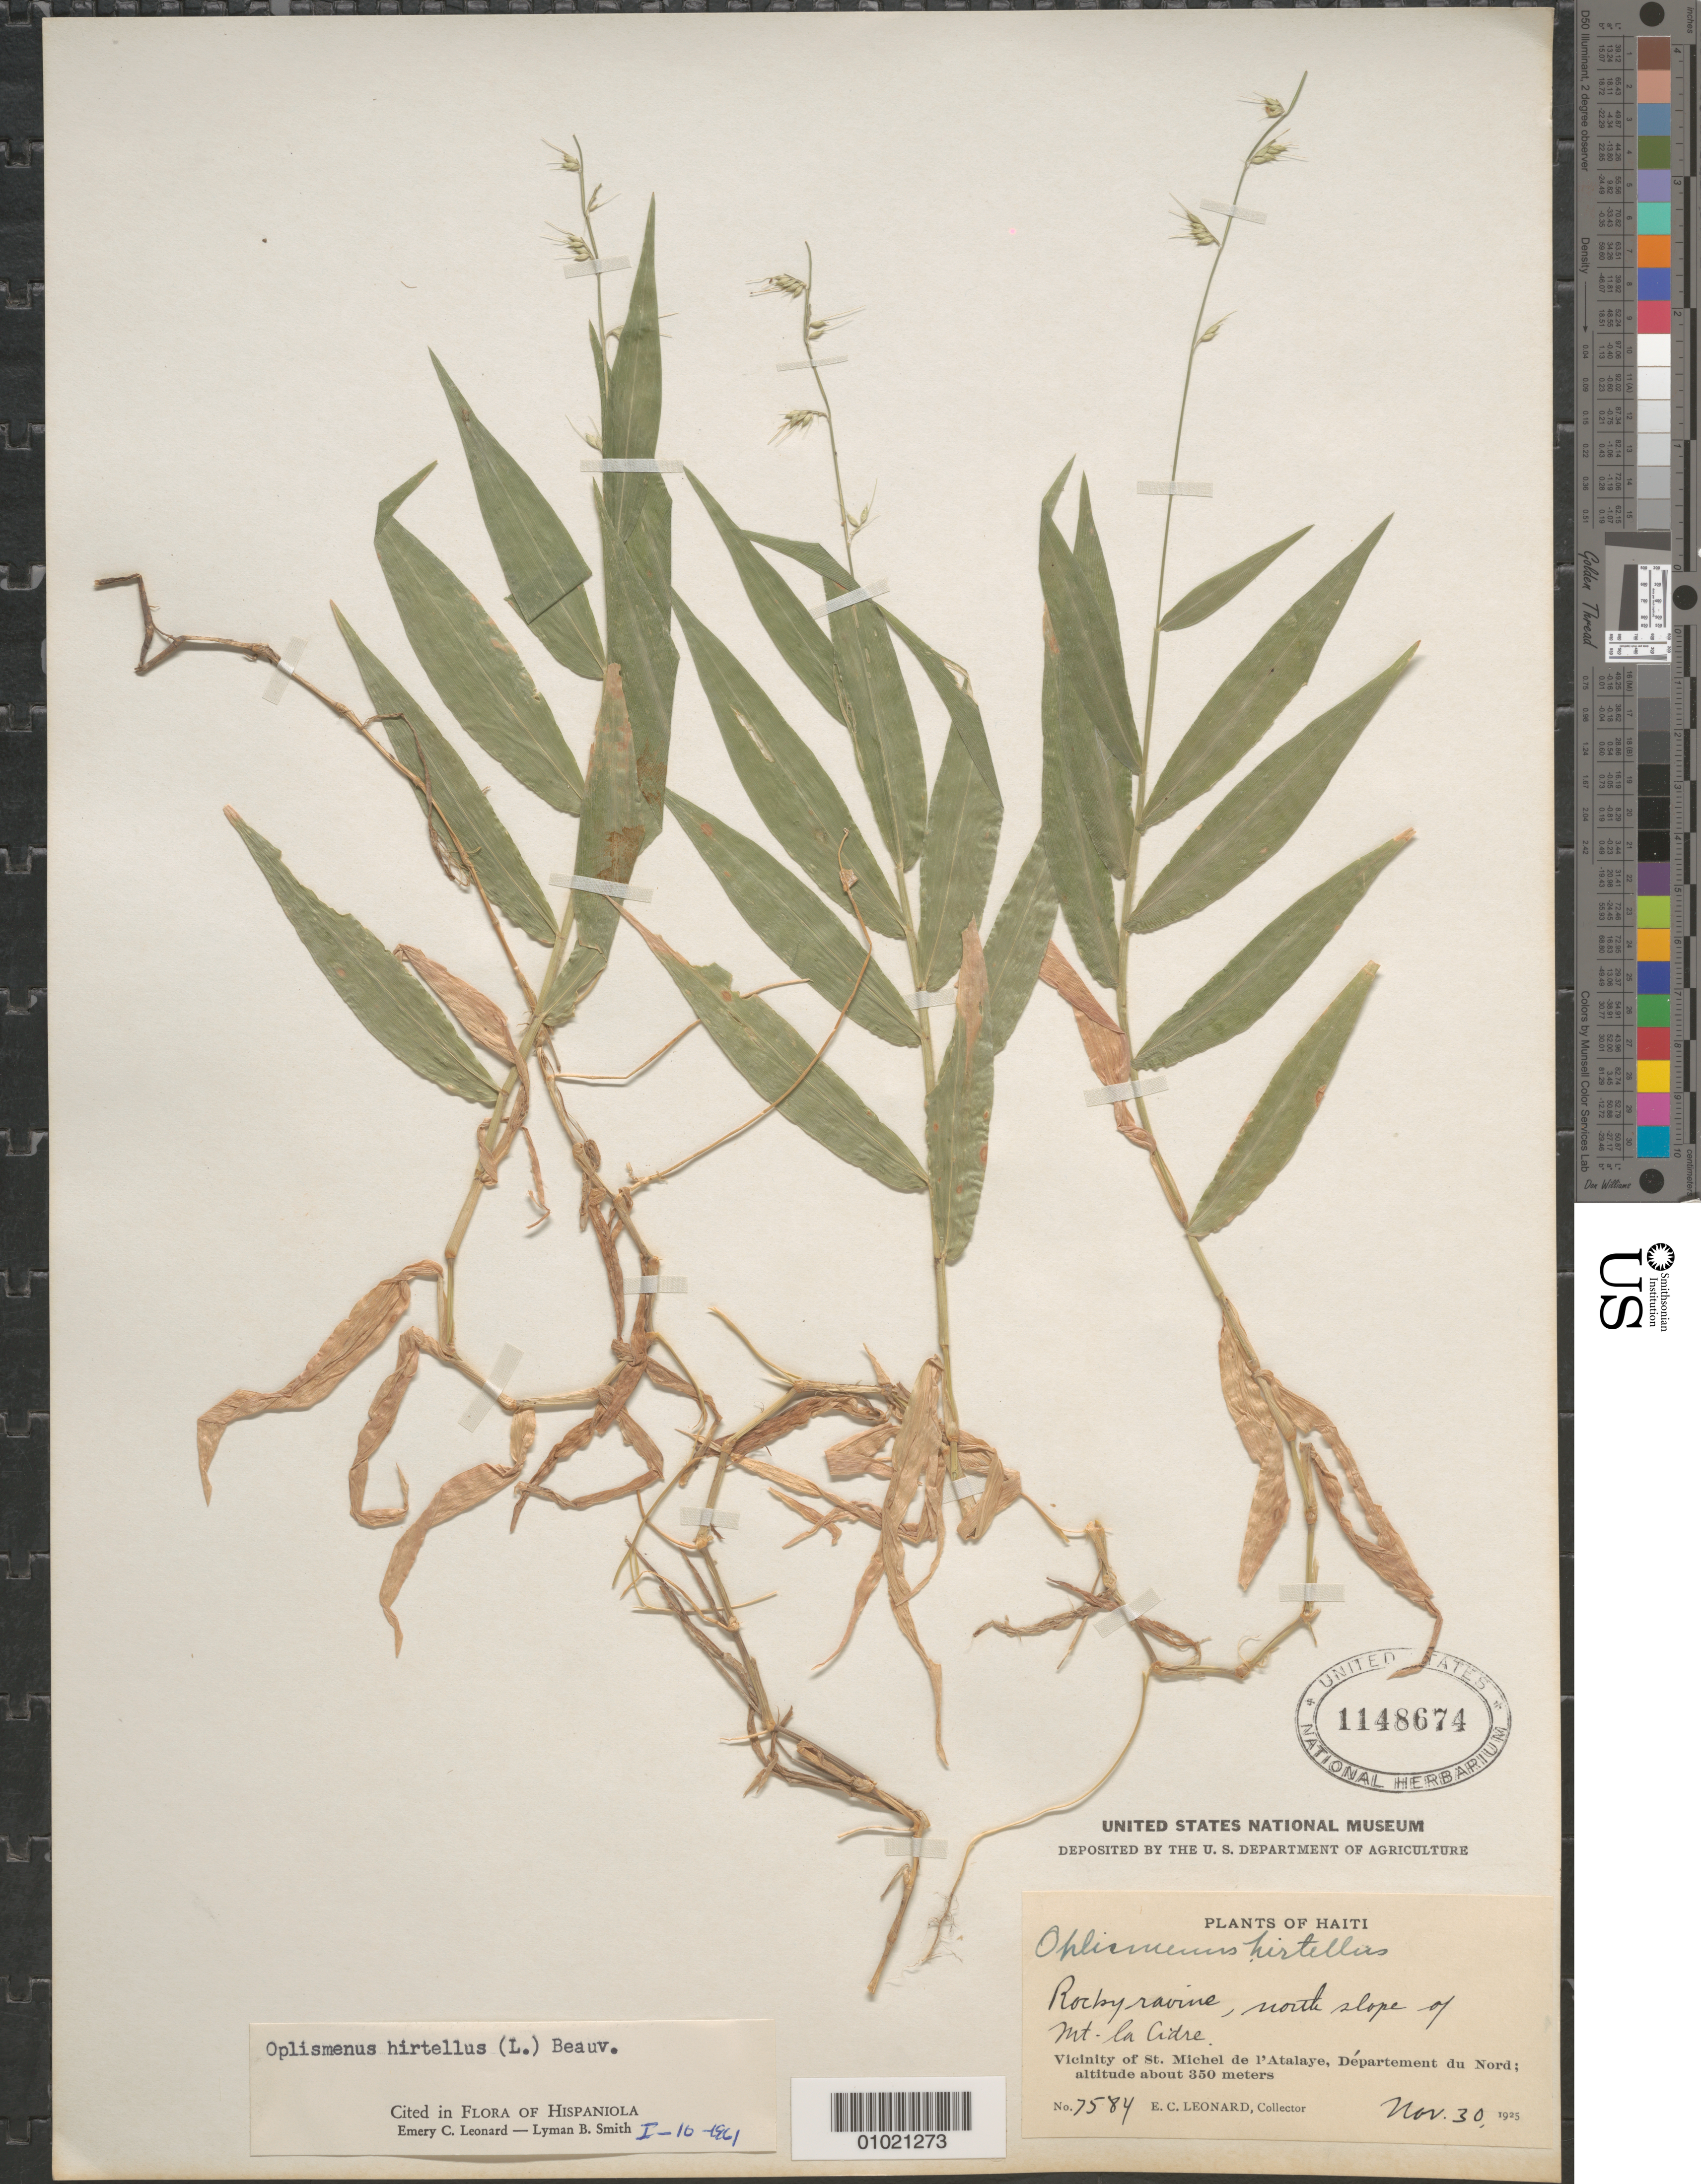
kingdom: Plantae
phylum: Tracheophyta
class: Liliopsida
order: Poales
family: Poaceae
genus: Oplismenus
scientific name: Oplismenus hirtellus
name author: (L.) P. Beauv.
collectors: E. C. Leonard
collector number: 7584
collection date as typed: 30 Nov 1925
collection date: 1925-11-30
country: Haiti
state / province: Nord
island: Hispaniola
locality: Vicinity of St. Michel de l'Atalaye.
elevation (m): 350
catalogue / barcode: US 1148674